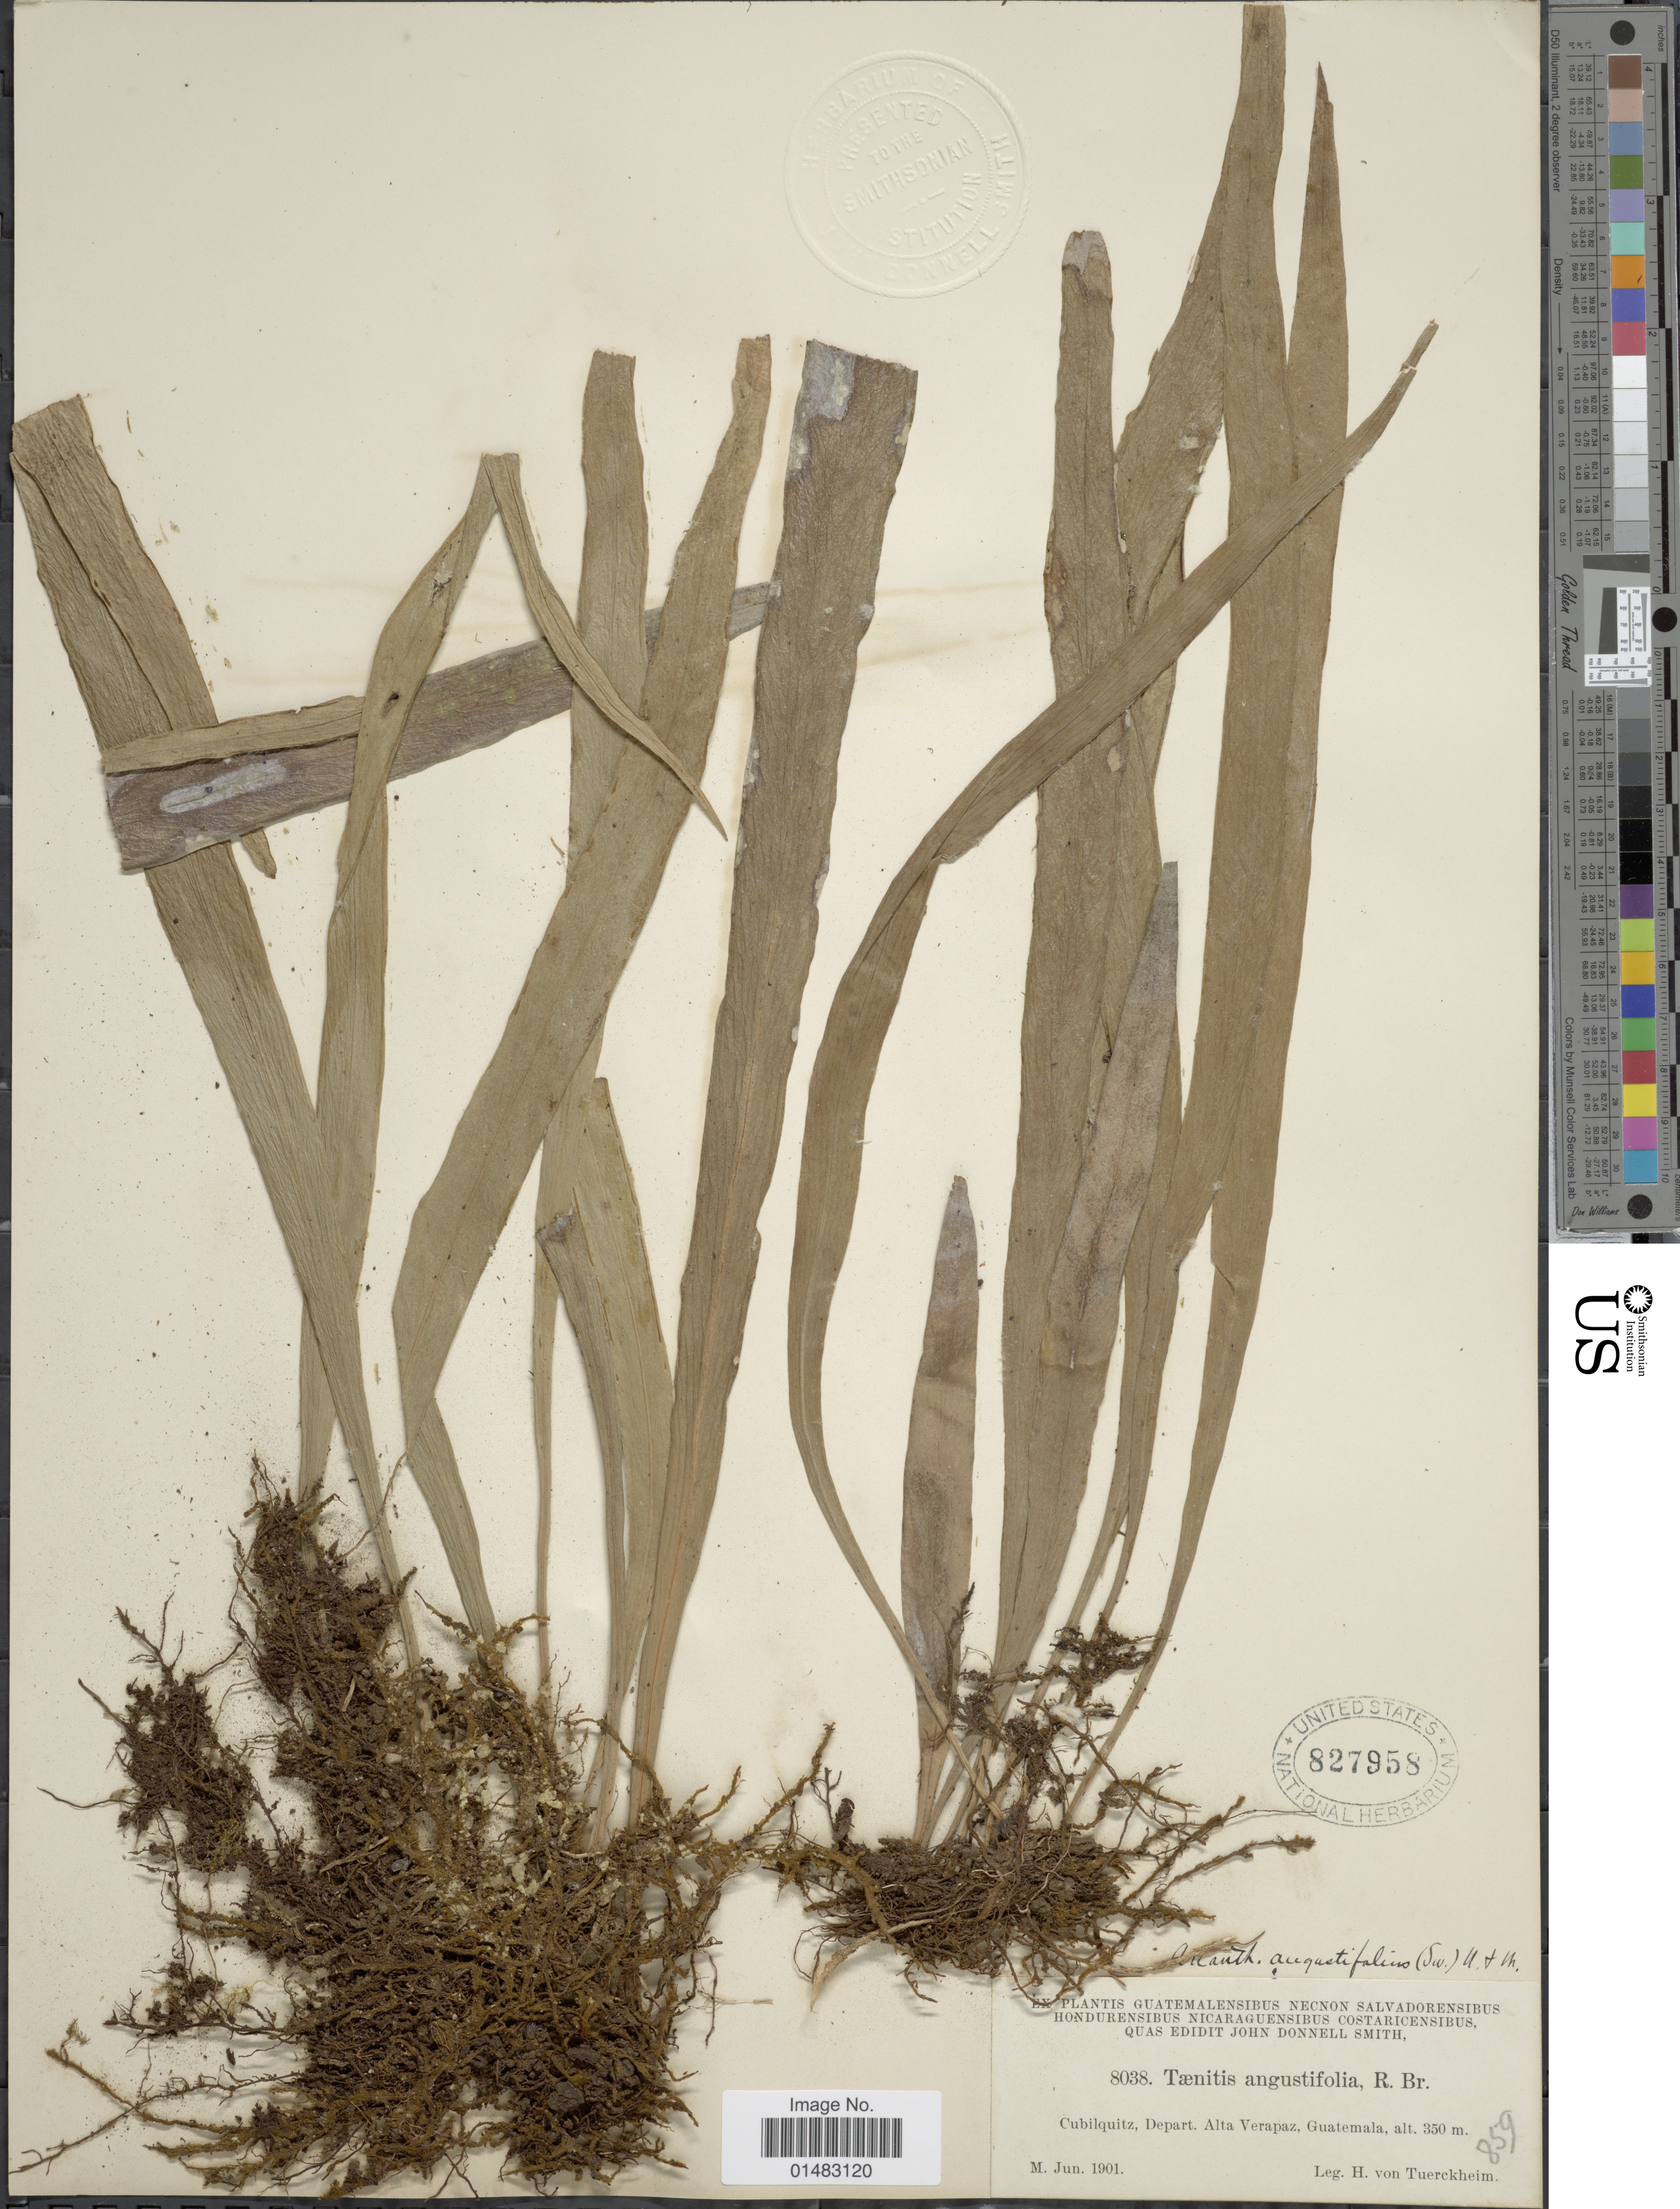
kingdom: Plantae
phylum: Tracheophyta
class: Polypodiopsida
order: Polypodiales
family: Pteridaceae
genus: Ananthacorus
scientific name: Ananthacorus angustifolius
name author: (Sw.) Underw. & Maxon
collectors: H. von Tuerckheim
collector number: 8038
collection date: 1901-06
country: Guatemala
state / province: Alta Verapaz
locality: Cubilquitz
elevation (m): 350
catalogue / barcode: US 827958